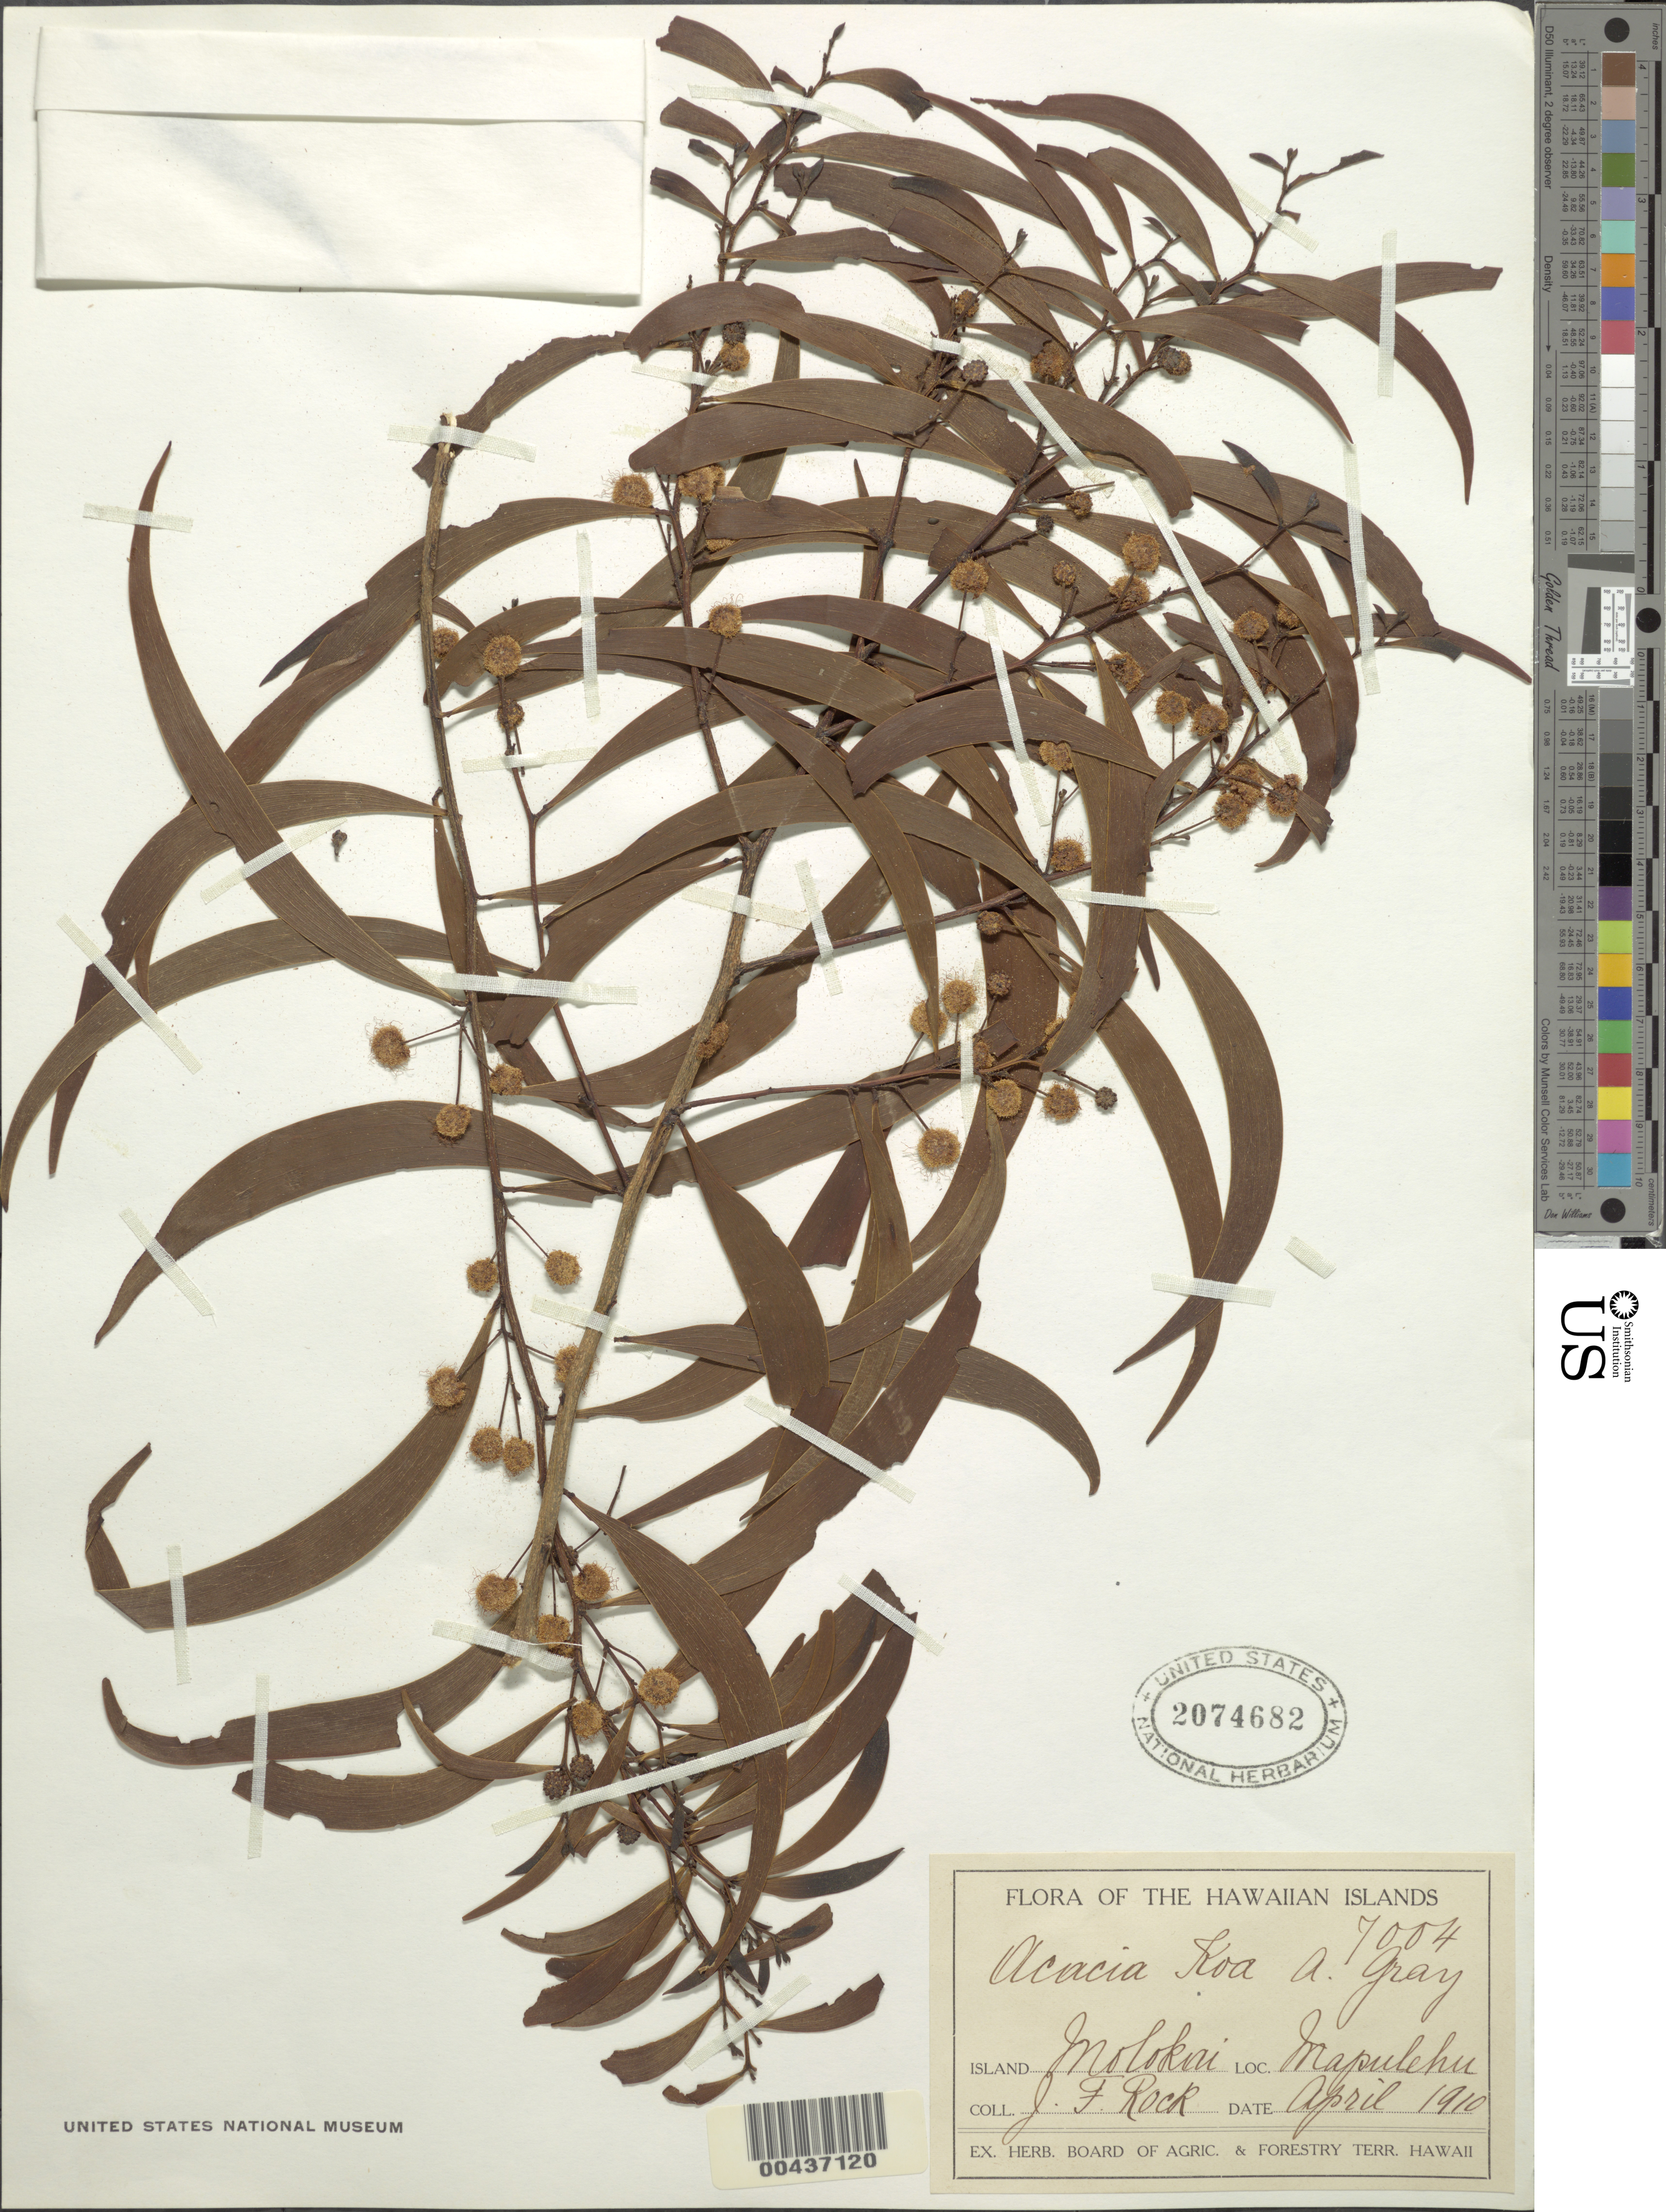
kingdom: Plantae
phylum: Tracheophyta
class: Magnoliopsida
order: Fabales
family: Fabaceae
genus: Acacia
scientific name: Acacia koa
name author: A. Gray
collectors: J. F. Rock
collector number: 7004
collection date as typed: Apr 1910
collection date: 1910-04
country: United States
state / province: Hawaii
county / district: Maui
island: Moloka'i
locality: Mapulehu, Molokai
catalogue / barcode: US 2074682